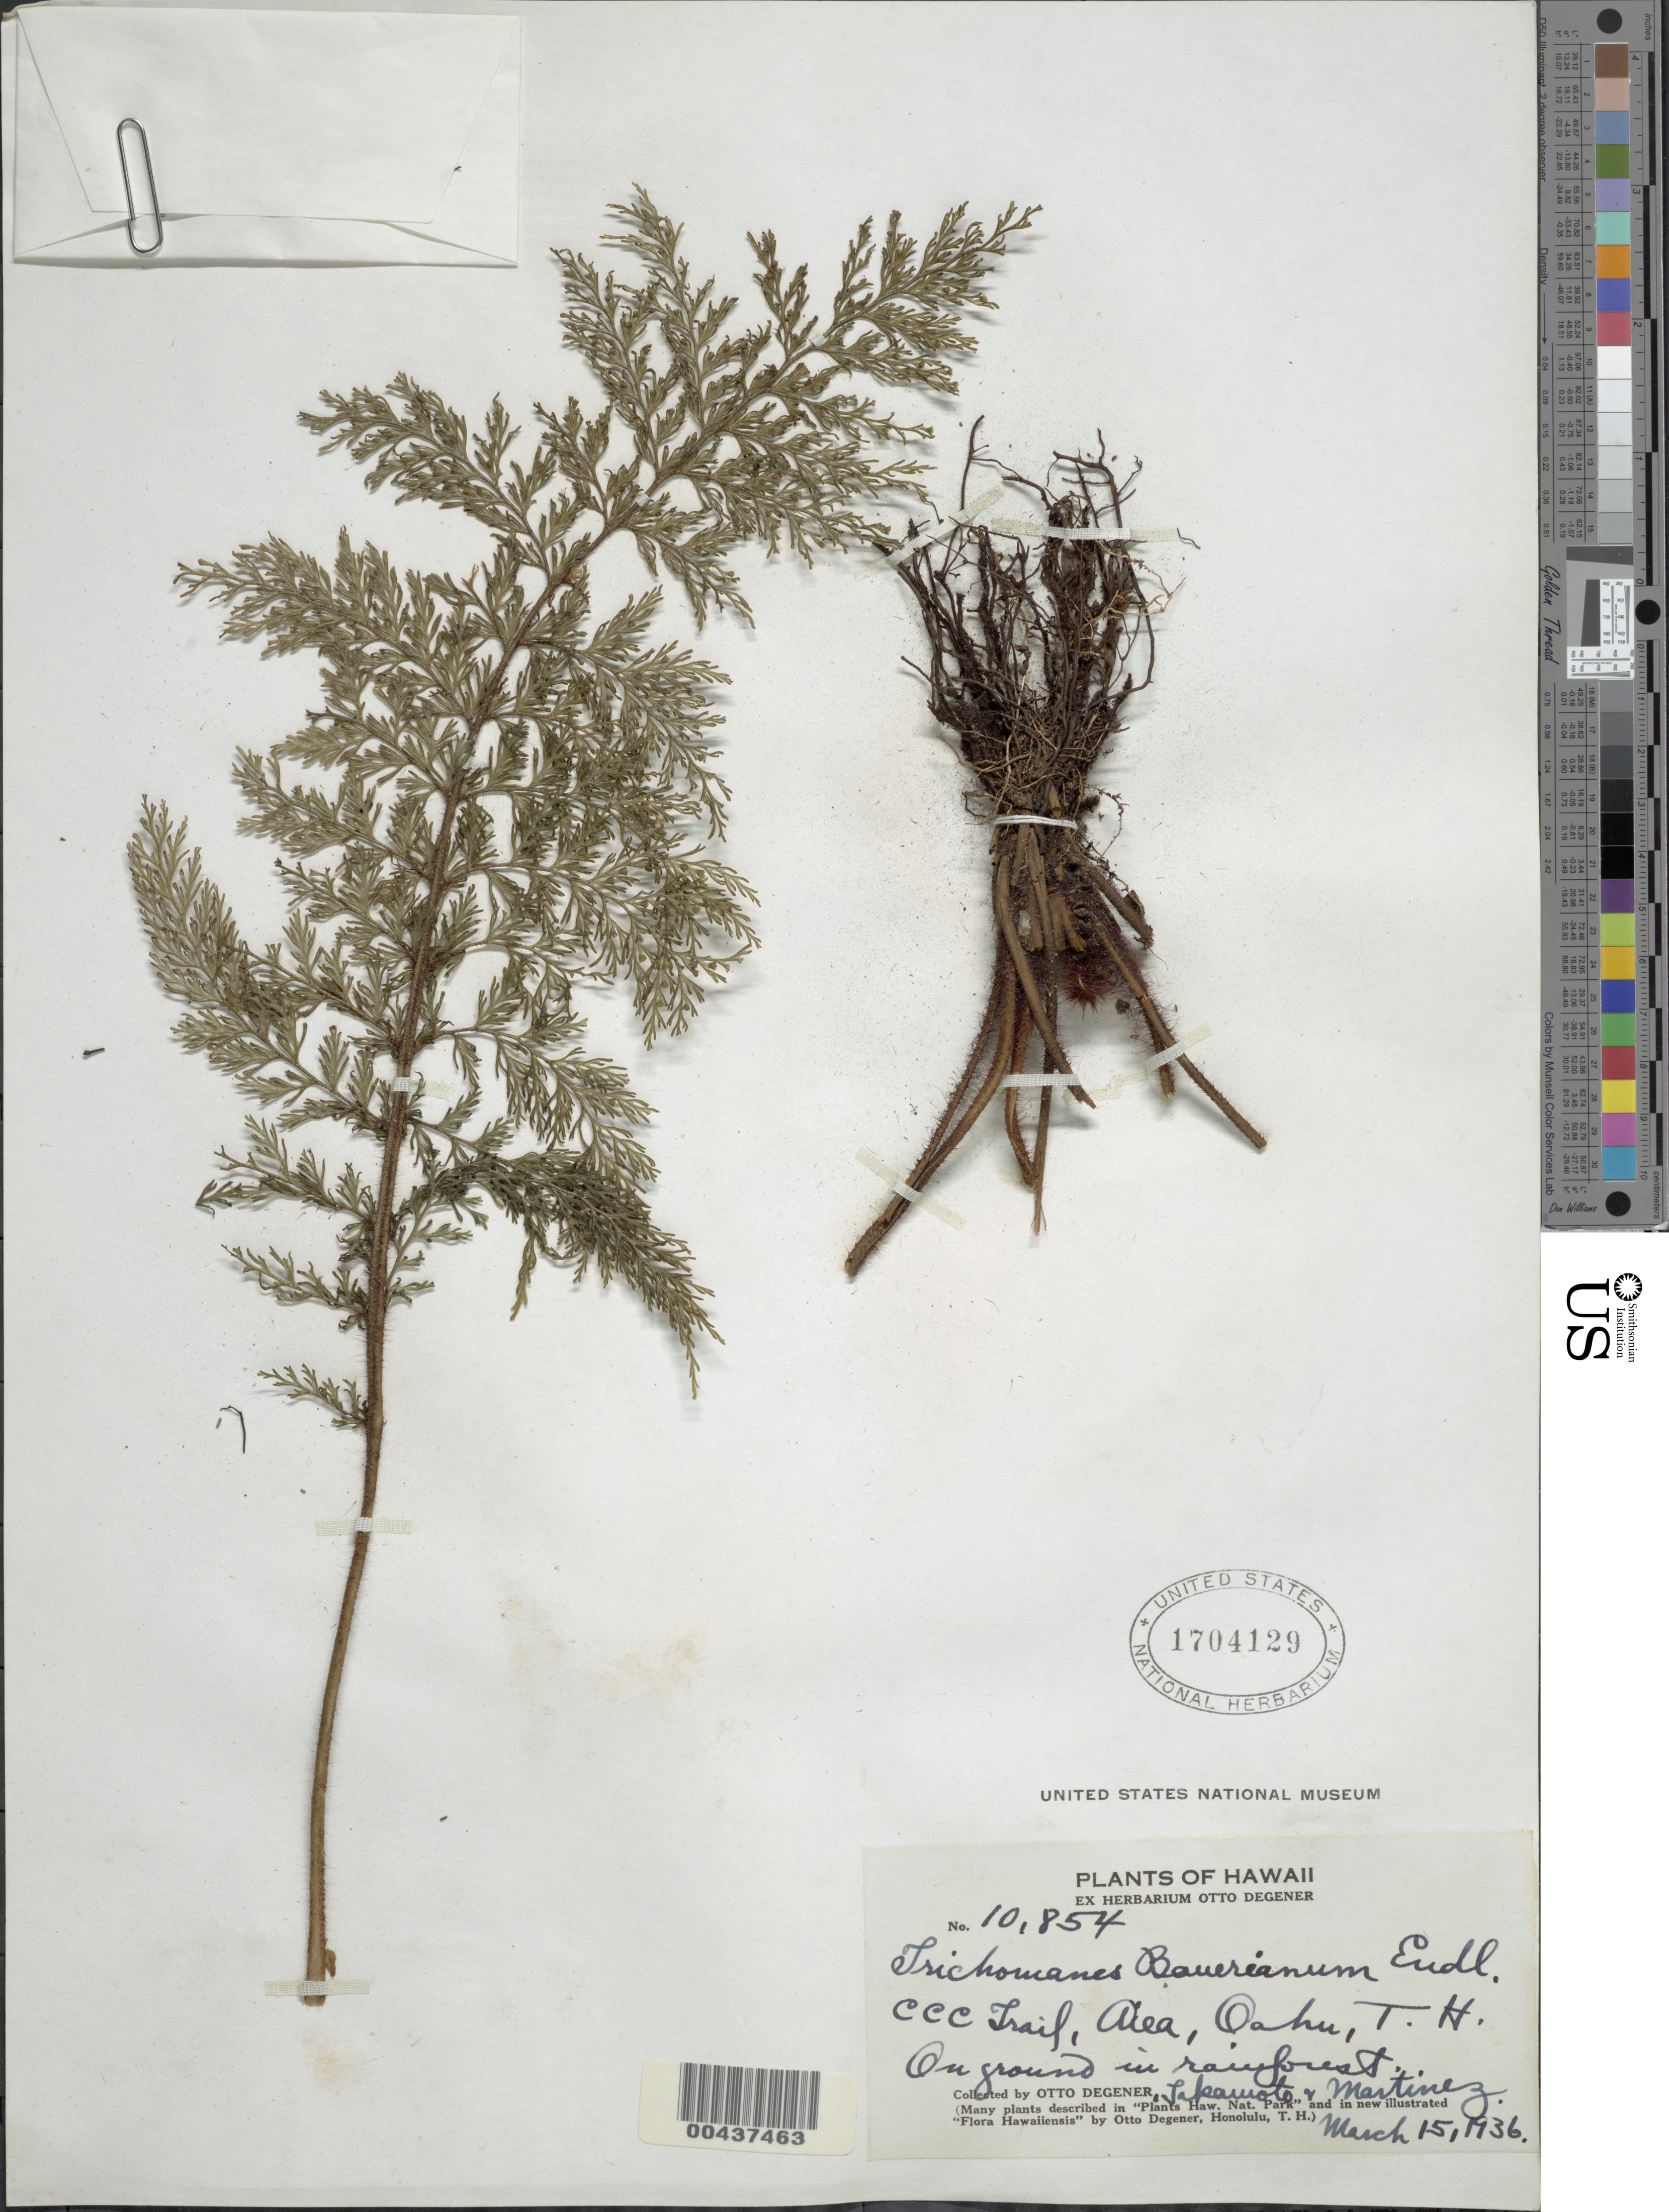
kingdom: Plantae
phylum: Tracheophyta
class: Polypodiopsida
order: Hymenophyllales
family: Hymenophyllaceae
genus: Callistopteris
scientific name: Callistopteris baueriana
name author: Copel.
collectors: O. Degener, -. Takamoto & -- Martinez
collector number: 10854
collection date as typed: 15 Mar 1936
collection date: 1936-03-15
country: United States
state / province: Hawaii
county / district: Honolulu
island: Oahu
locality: C C C Trail, Aiea, Oahu, T.H.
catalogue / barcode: US 1704129